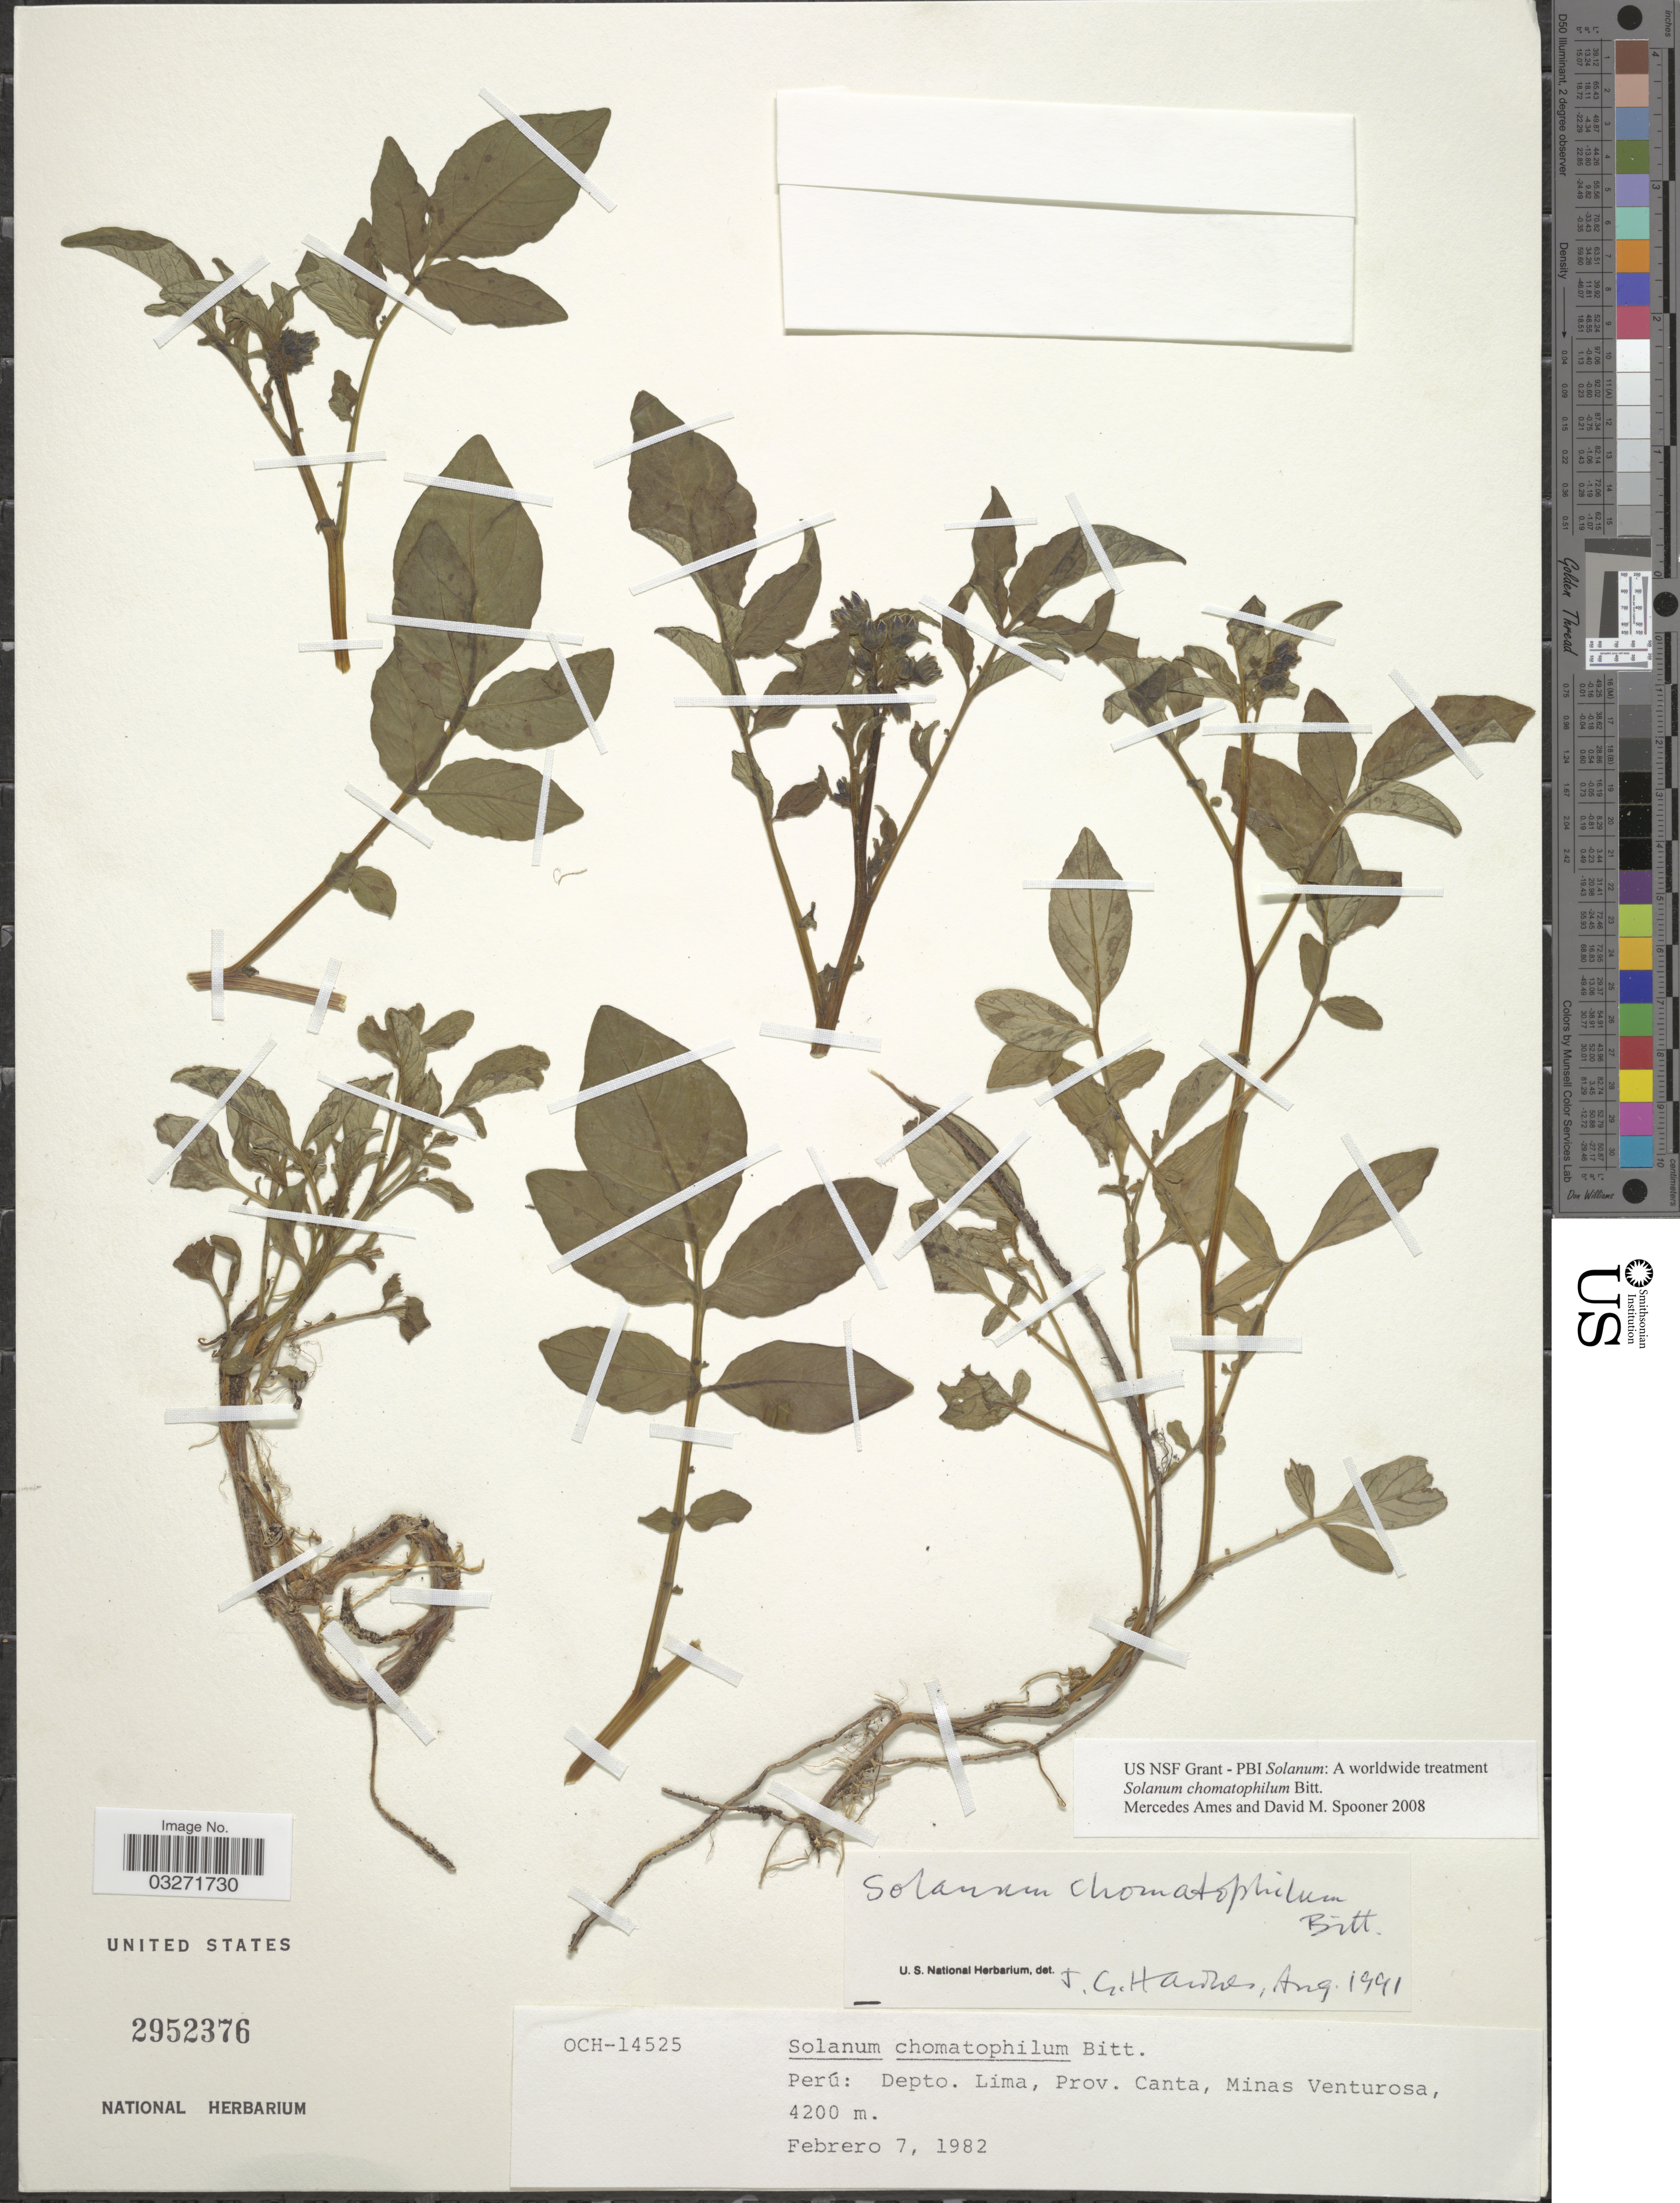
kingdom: Plantae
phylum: Tracheophyta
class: Magnoliopsida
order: Solanales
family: Solanaceae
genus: Solanum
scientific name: Solanum chomatophilum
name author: Bitter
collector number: OCH-14525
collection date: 1982-02-07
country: Peru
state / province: Lima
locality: Depto. Lima, Prov. Canta, Minas Venturosa.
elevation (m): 4200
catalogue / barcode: US 2952376